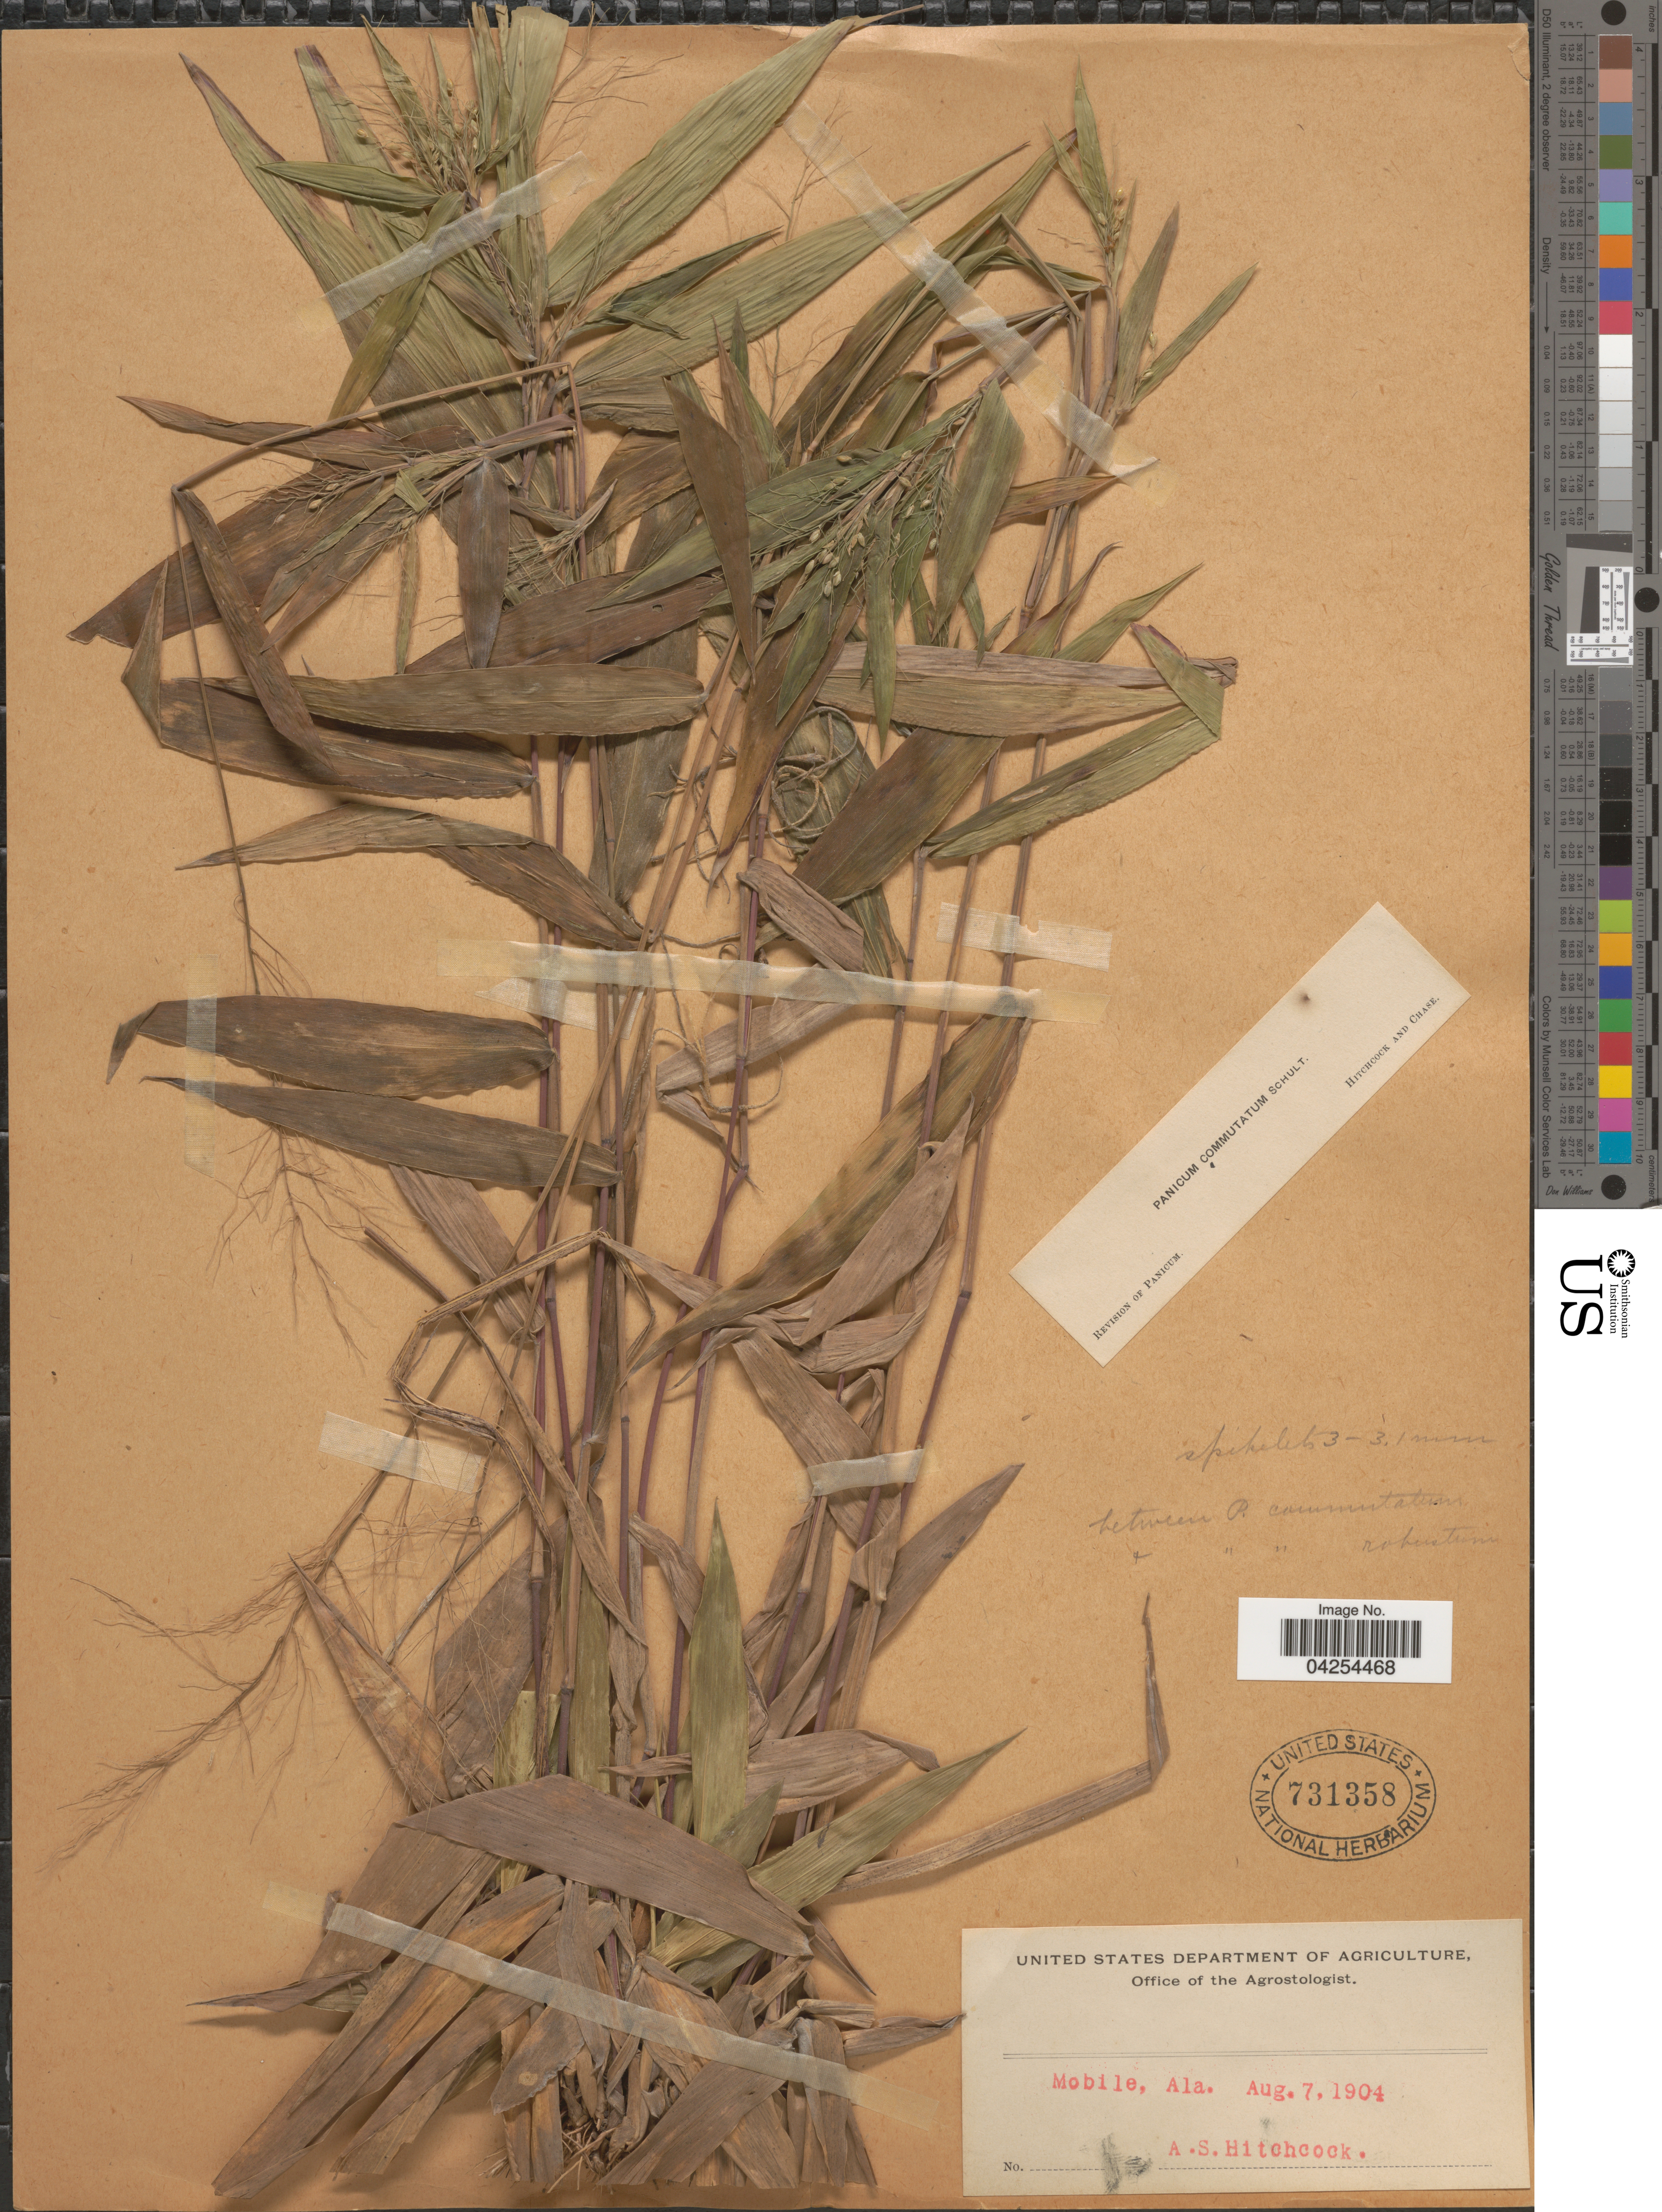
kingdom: Plantae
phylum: Tracheophyta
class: Liliopsida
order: Poales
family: Poaceae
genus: Dichanthelium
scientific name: Dichanthelium commutatum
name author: (Schult.) Gould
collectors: A. S. Hitchcock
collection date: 1904-08-07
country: United States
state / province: Alabama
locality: Mobile.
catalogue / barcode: US 731358